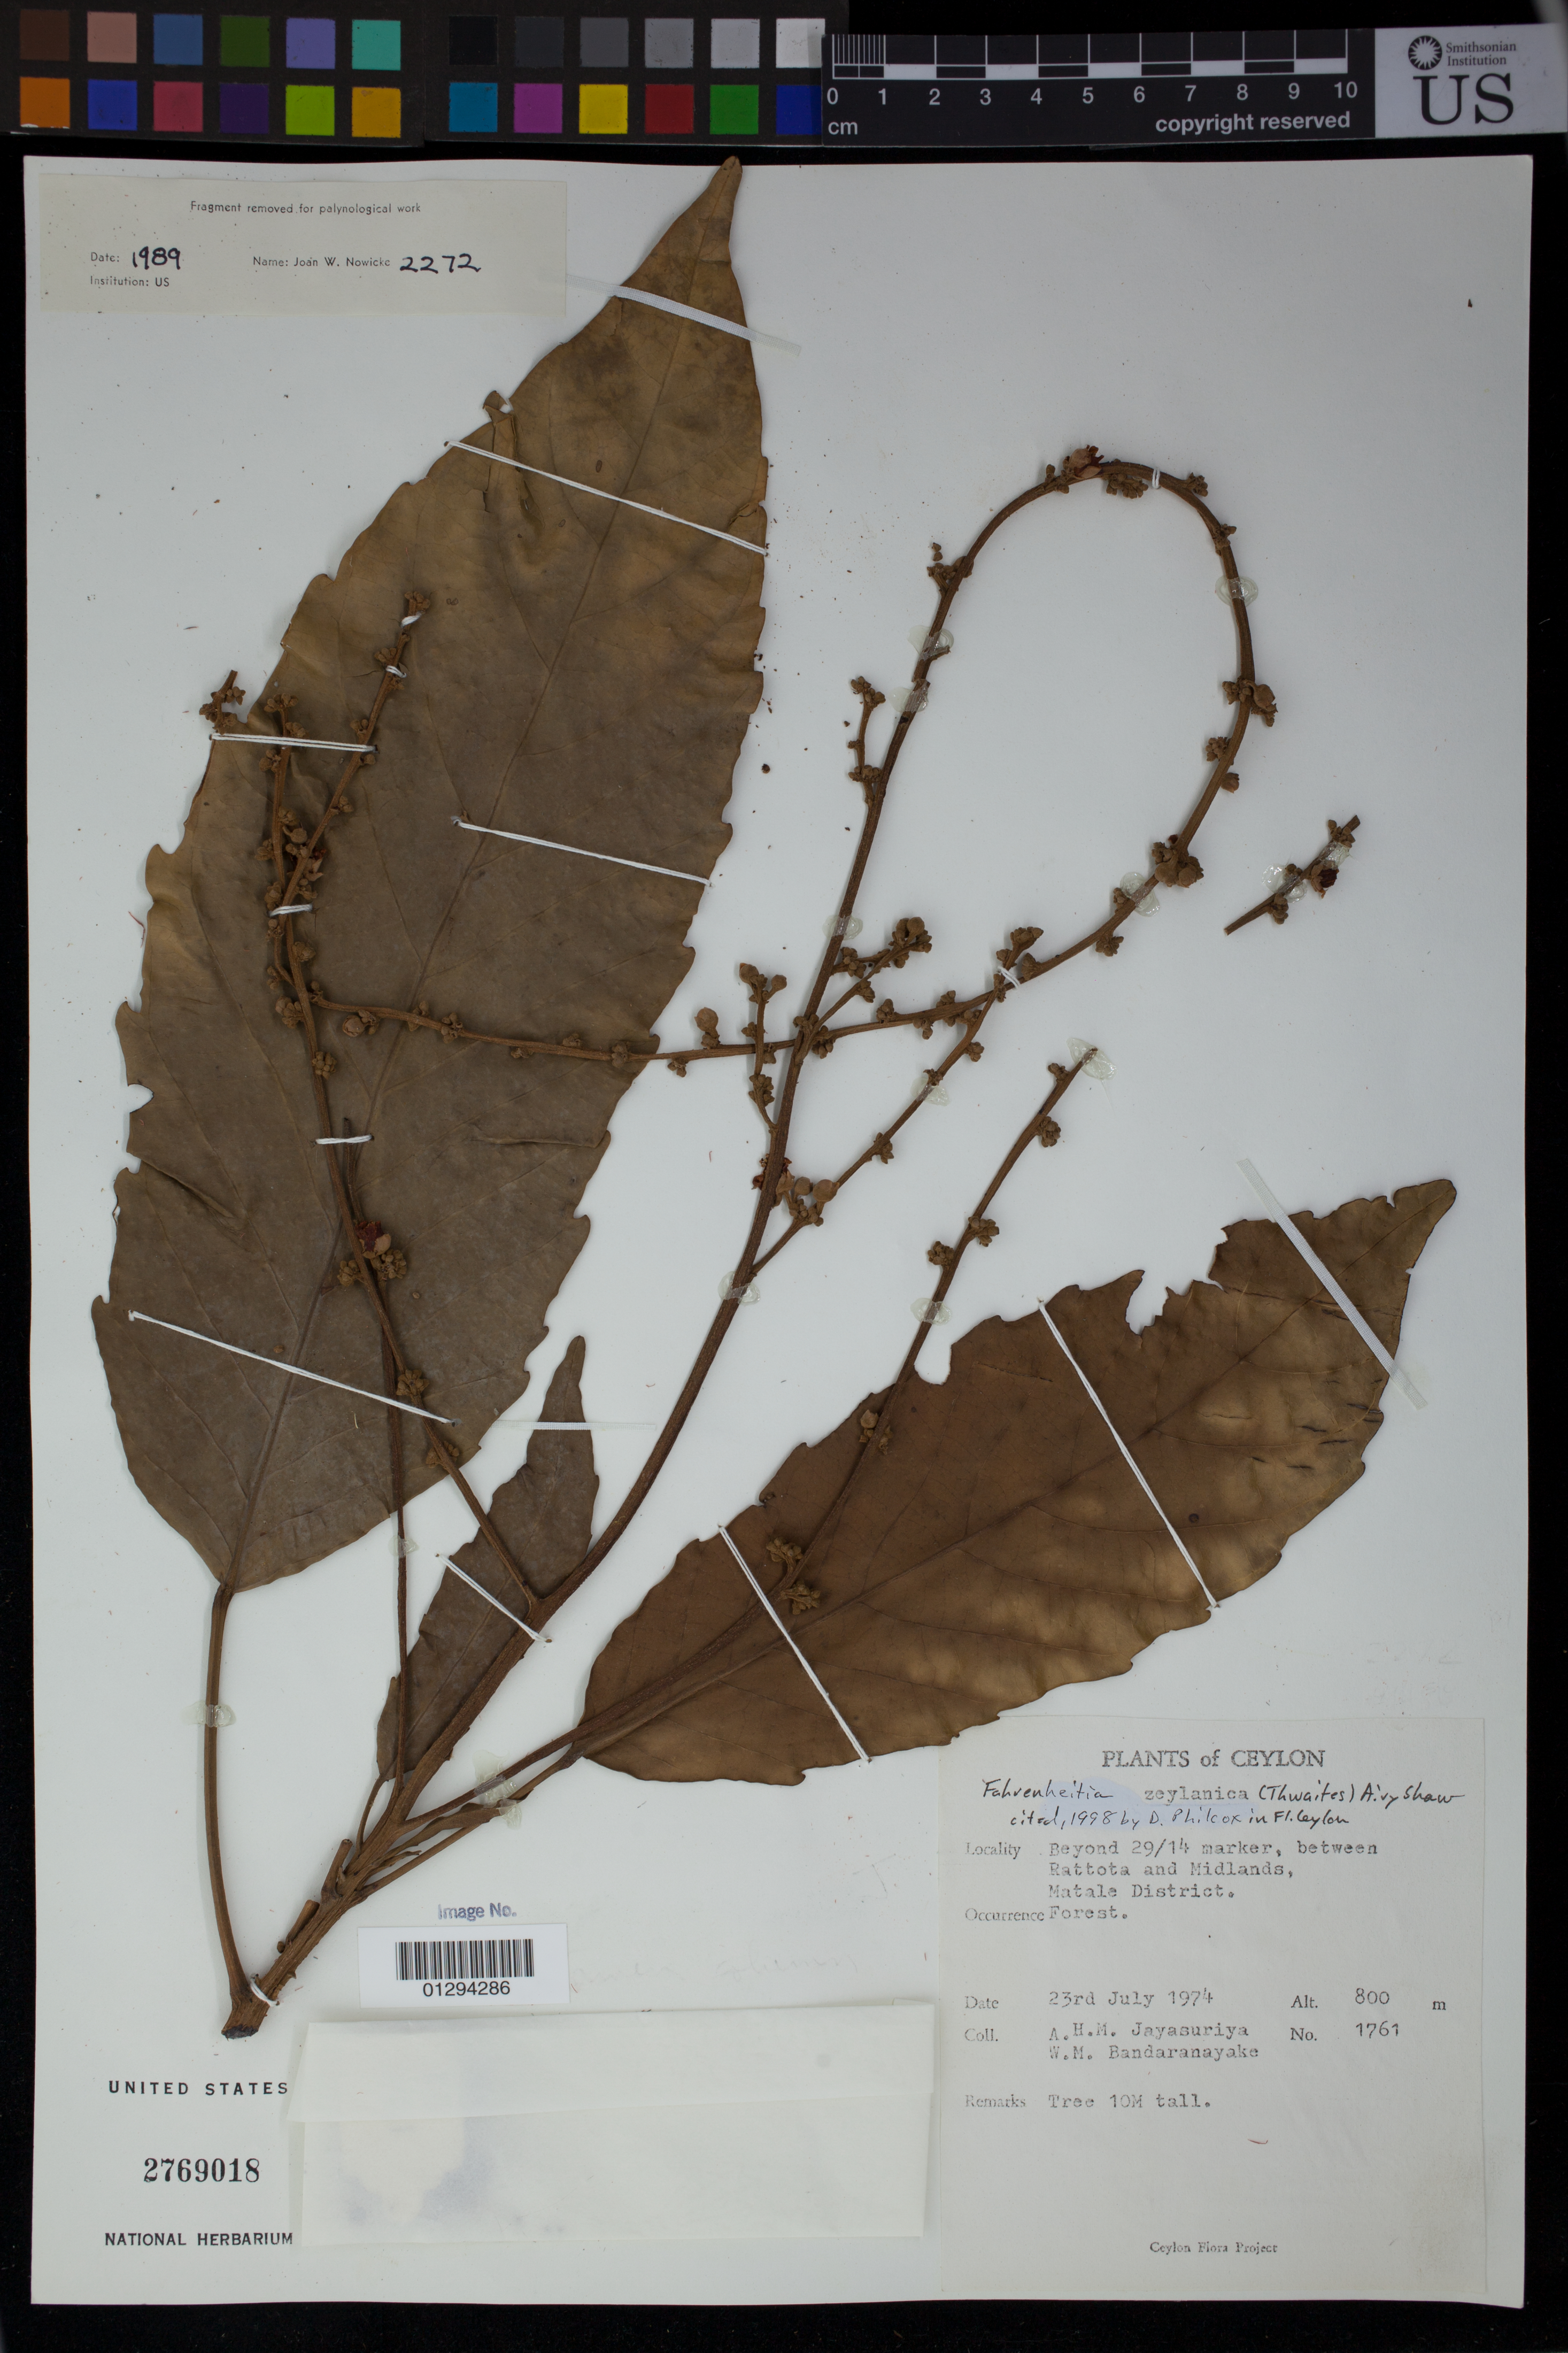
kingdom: Plantae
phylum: Tracheophyta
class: Magnoliopsida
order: Malpighiales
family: Euphorbiaceae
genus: Fahrenheitia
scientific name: Fahrenheitia zeylanica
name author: (Thwaites) Airy Shaw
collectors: A. H. Jayasuriya & W. Bandaranayake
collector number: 1761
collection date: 1974-07-23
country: Sri Lanka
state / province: Central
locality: Beyond 29/14 marker, between Rattota and Midlands, Matale District.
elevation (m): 800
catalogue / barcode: US 2769018